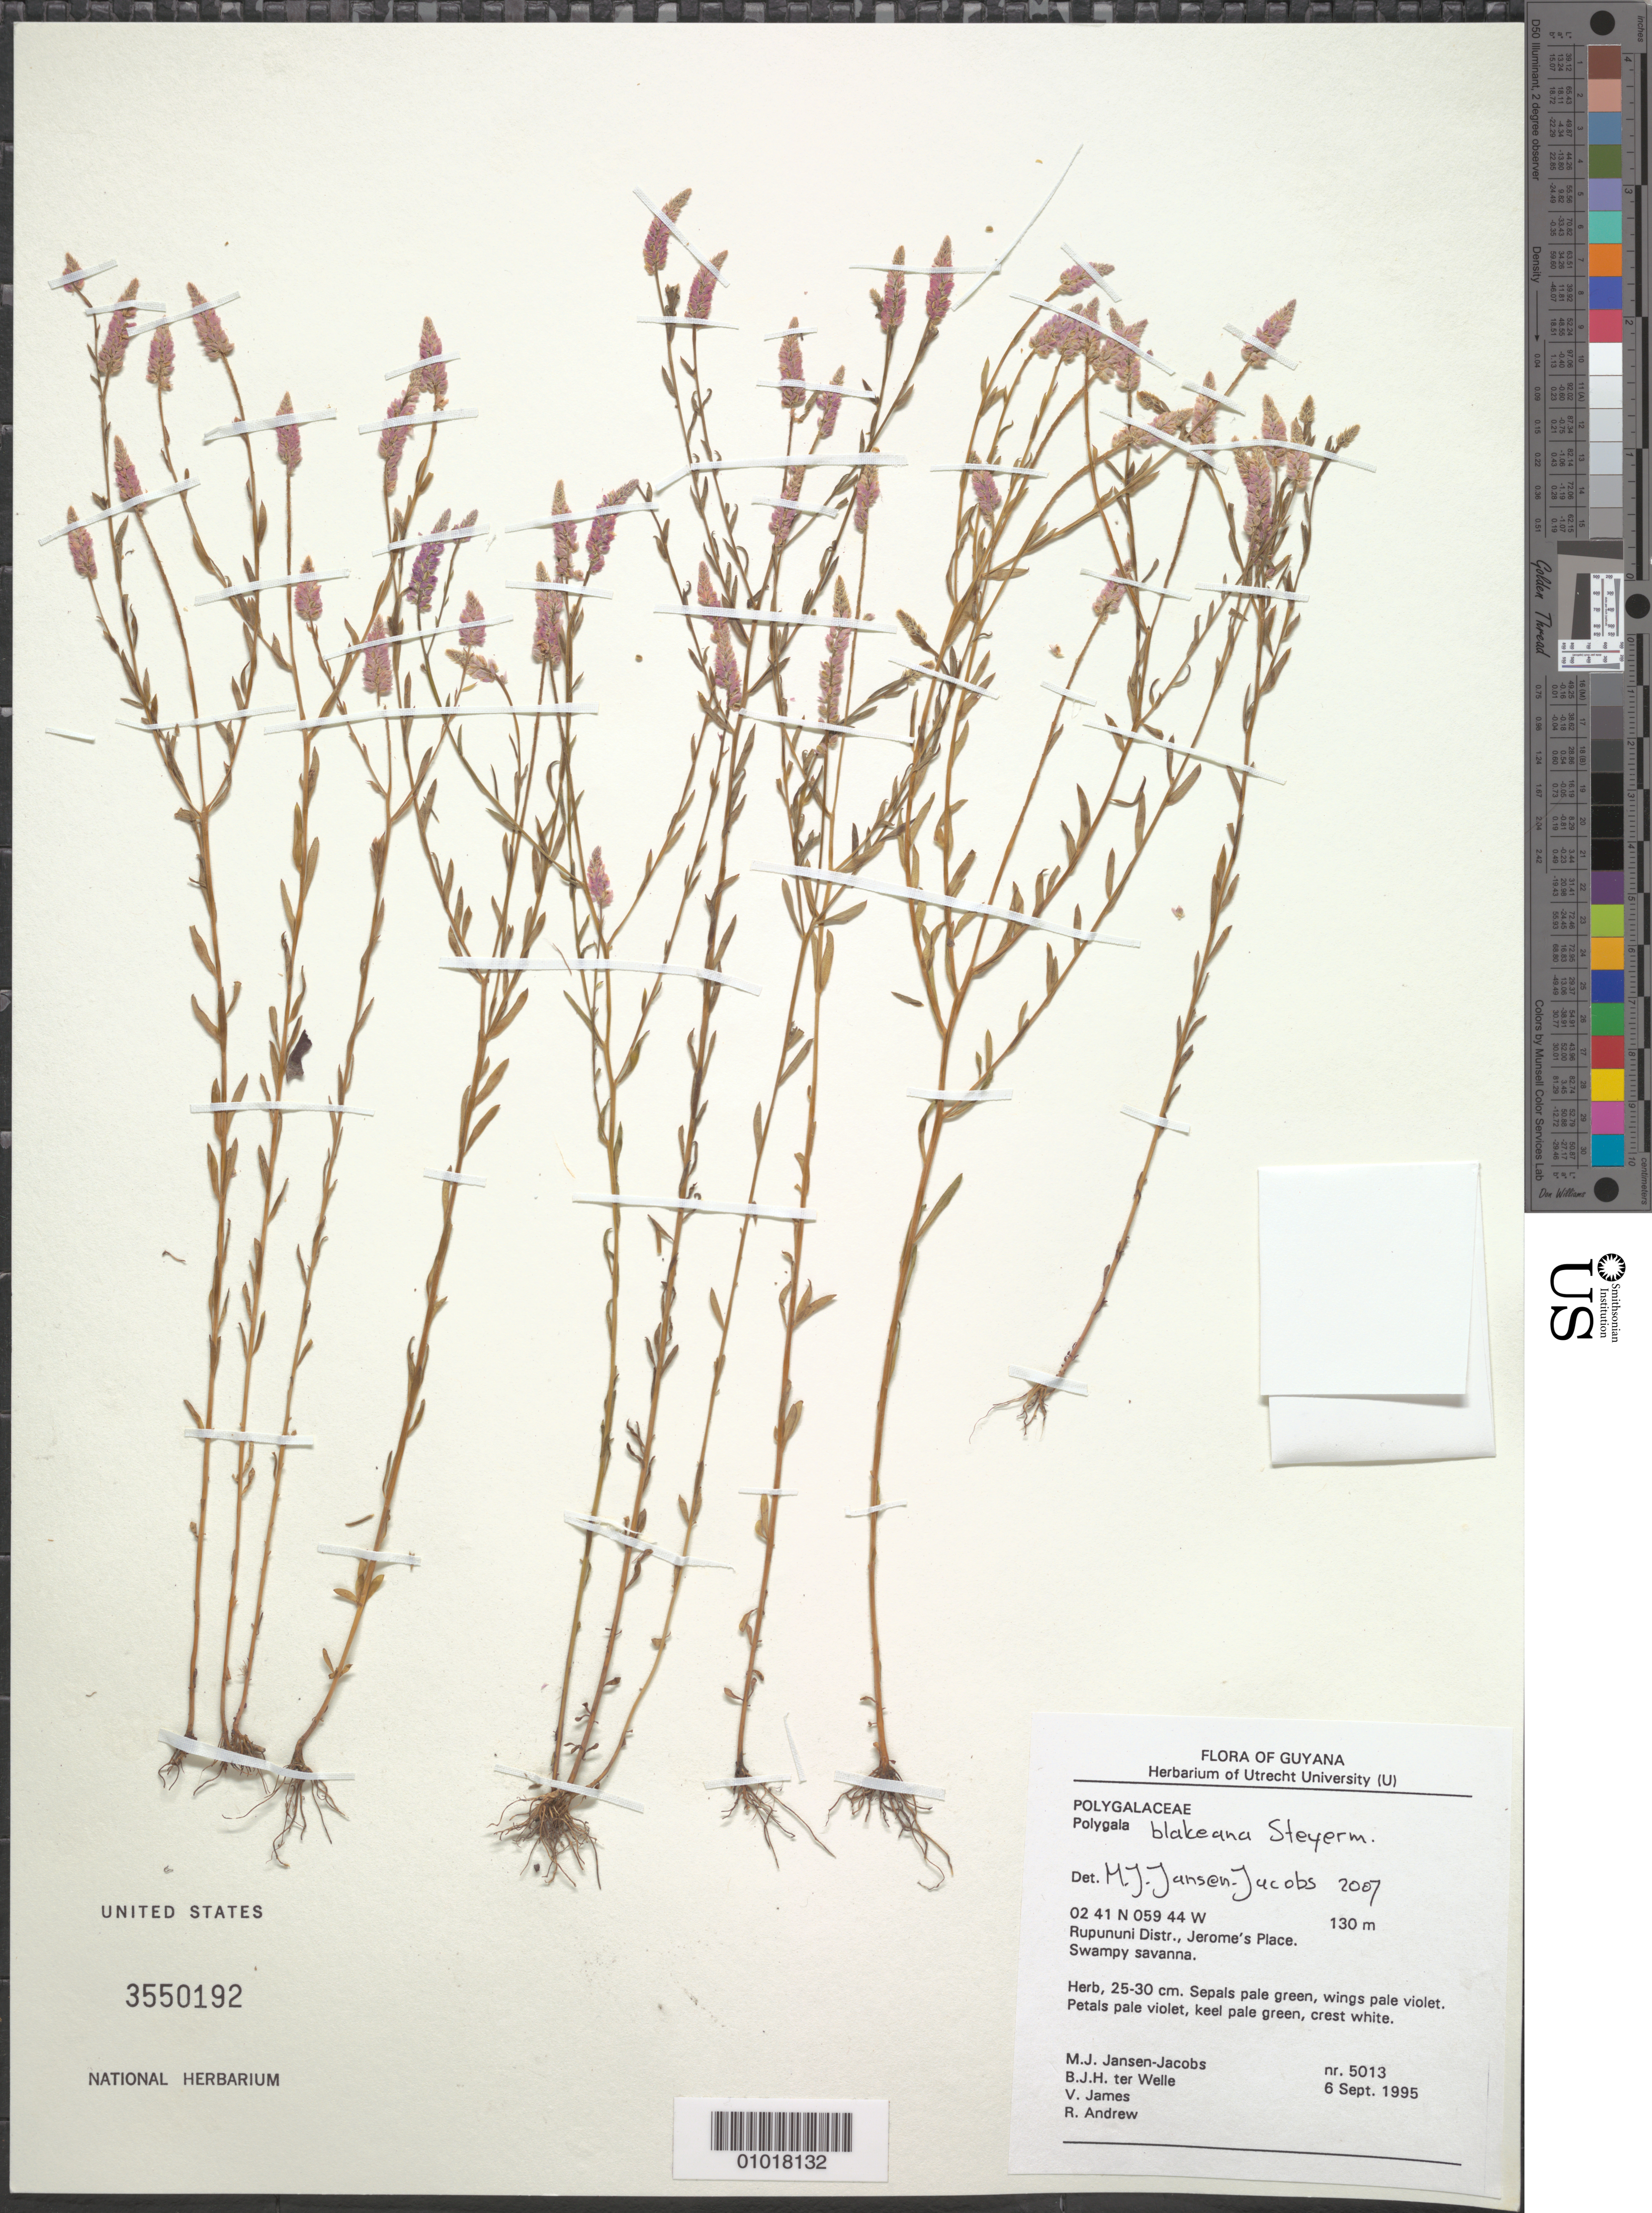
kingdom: Plantae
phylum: Tracheophyta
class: Magnoliopsida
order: Fabales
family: Polygalaceae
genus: Polygala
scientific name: Polygala blakeana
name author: Steyerm.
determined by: Jansen-Jacobs, M. J., (U), Nationaal Herbarium Nederland, Utrecht University branch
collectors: M. J. Jansen-Jacobs, B. Welle, V. James & R. Andrew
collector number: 5013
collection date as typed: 6-Sep-95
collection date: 1995-09-06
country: Guyana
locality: Jerome's Place. Rupununi District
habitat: Swampy savanna.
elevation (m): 130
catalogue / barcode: US 3550192